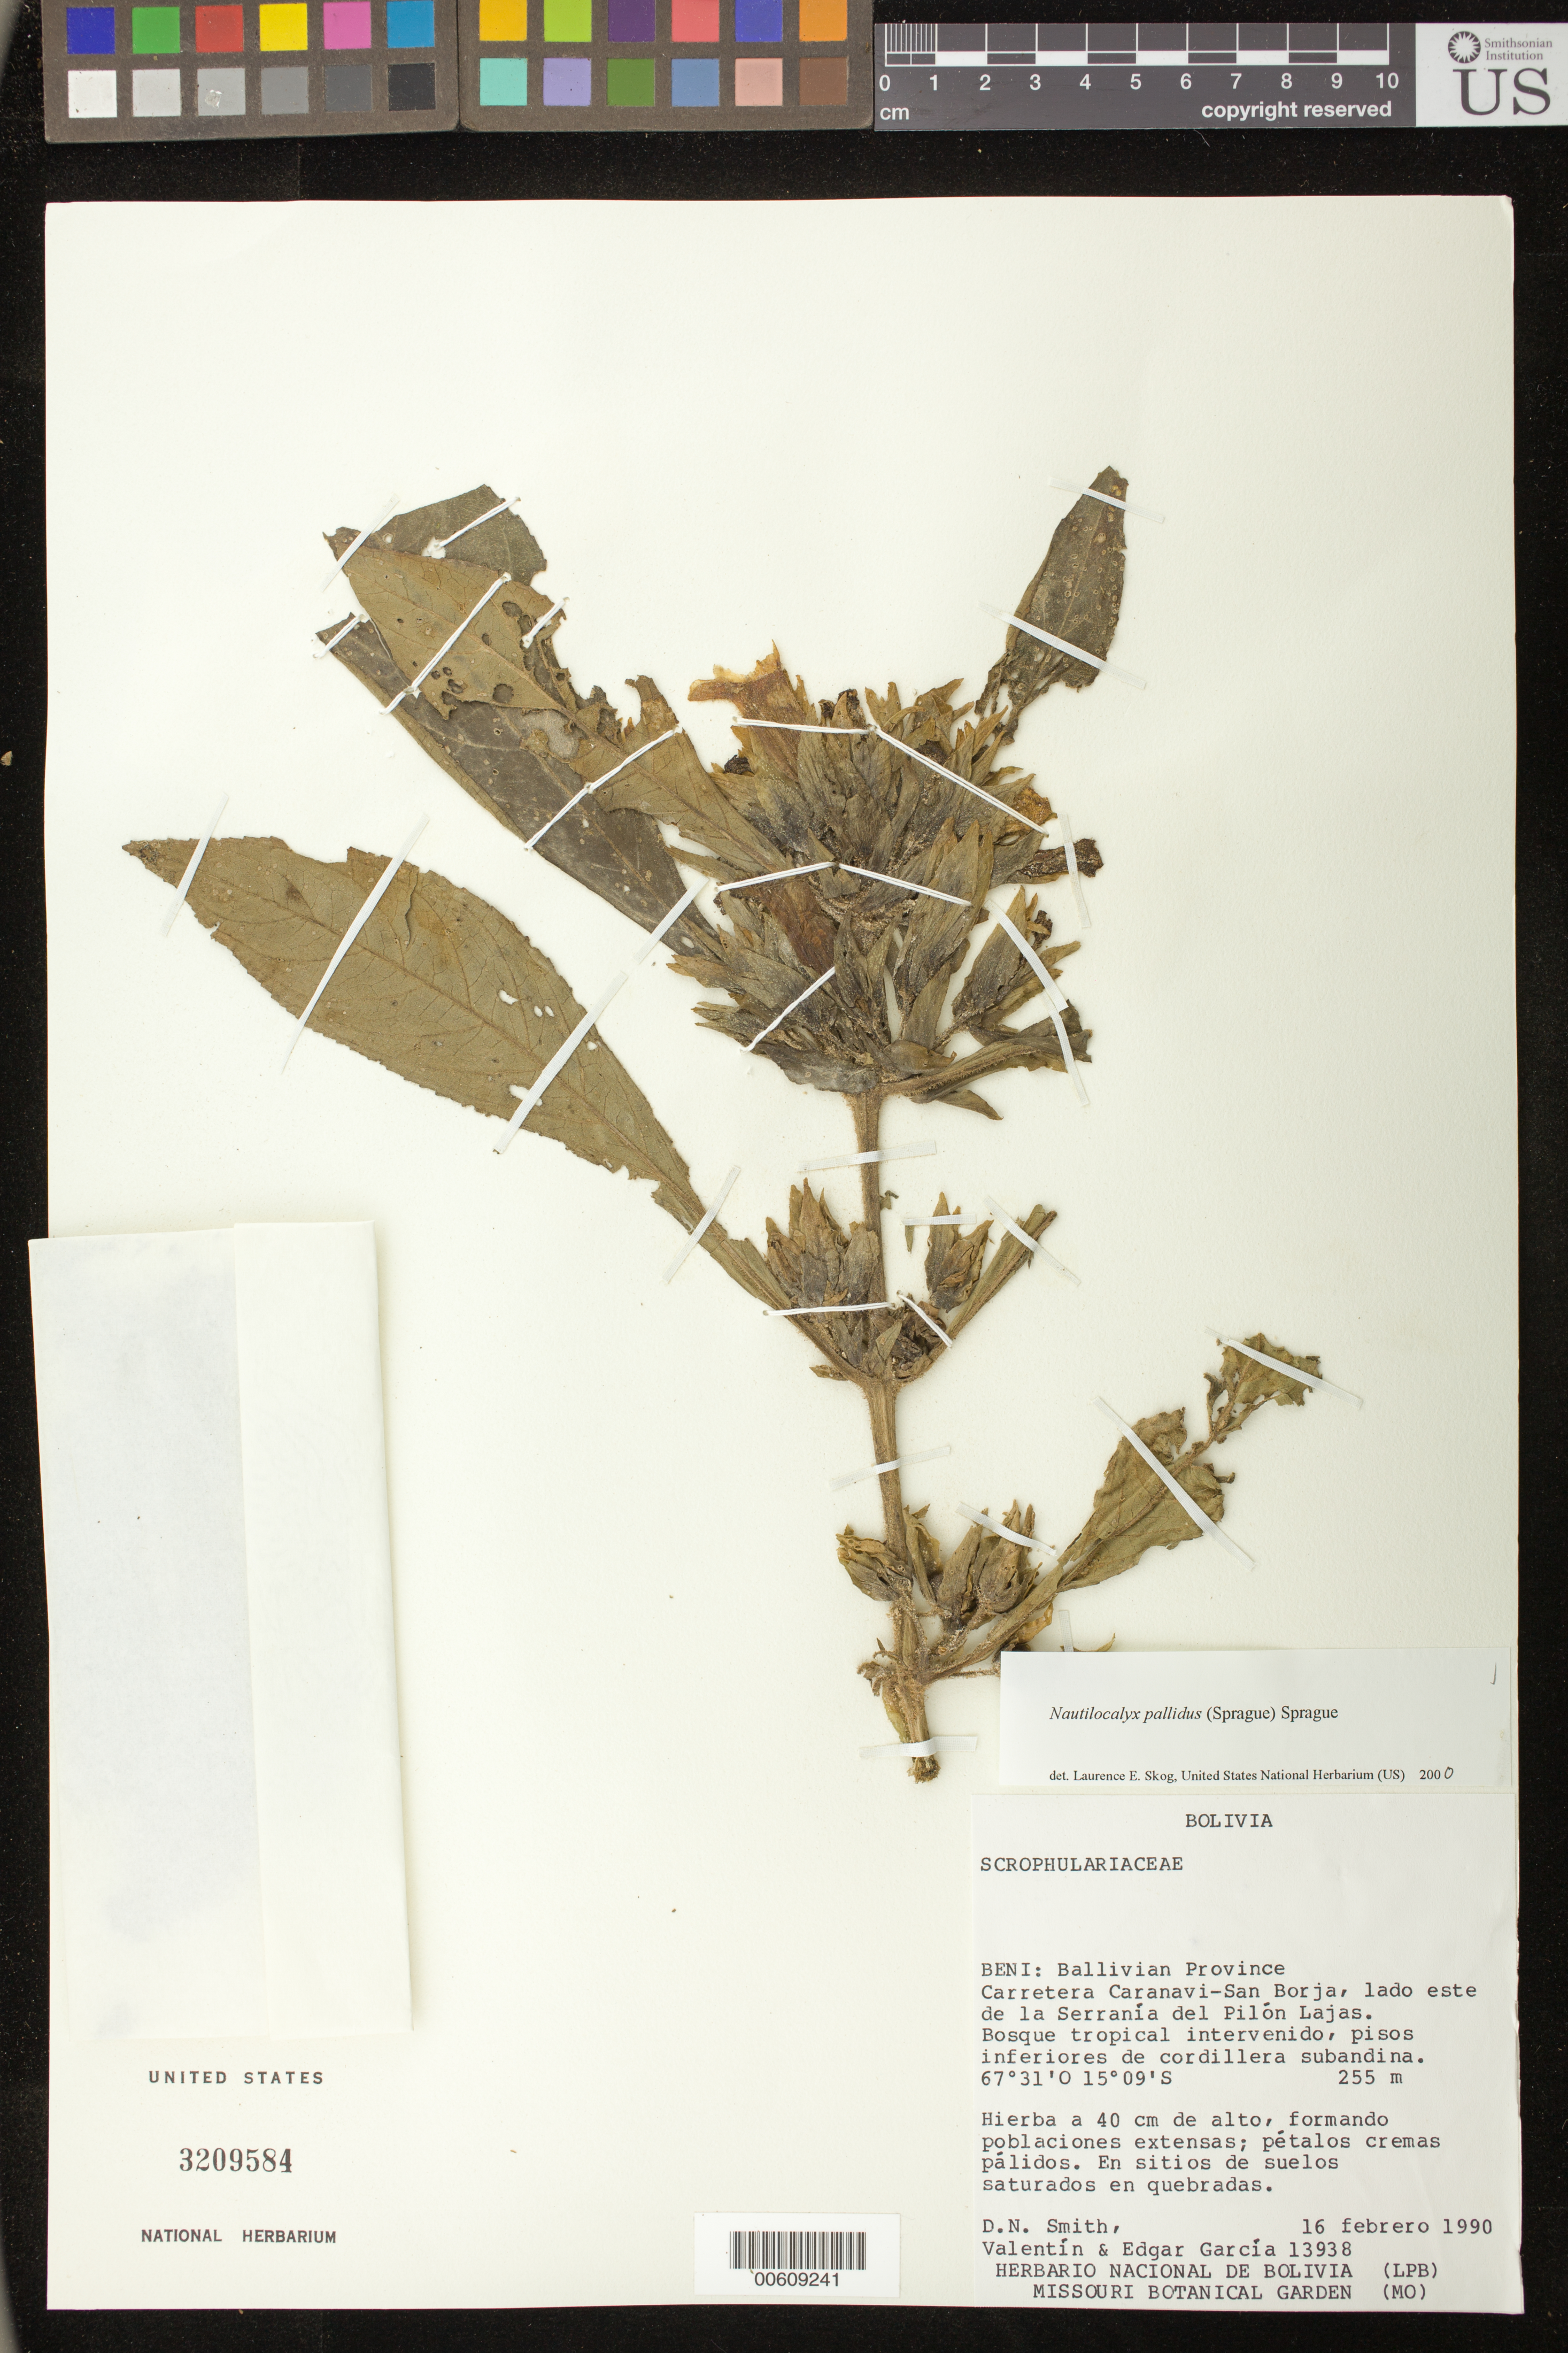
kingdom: Plantae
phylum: Tracheophyta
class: Magnoliopsida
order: Lamiales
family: Gesneriaceae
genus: Nautilocalyx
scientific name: Nautilocalyx pallidus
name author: (Sprague) C. Sprague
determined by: Skog, Laurence E.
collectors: D. Smith, V. García & E. García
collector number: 13938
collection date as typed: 16 Feb 1990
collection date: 1990-02-16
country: Bolivia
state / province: Beni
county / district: Ballivián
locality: Carretera Caranavi - San Borja, lado este de la Serranía del Pilón Lajas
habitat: Bosque tropical intervenido, pisos inferiores de cordillera subandina; en sitios de suelos saturados en quebradas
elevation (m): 255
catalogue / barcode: US 3209584